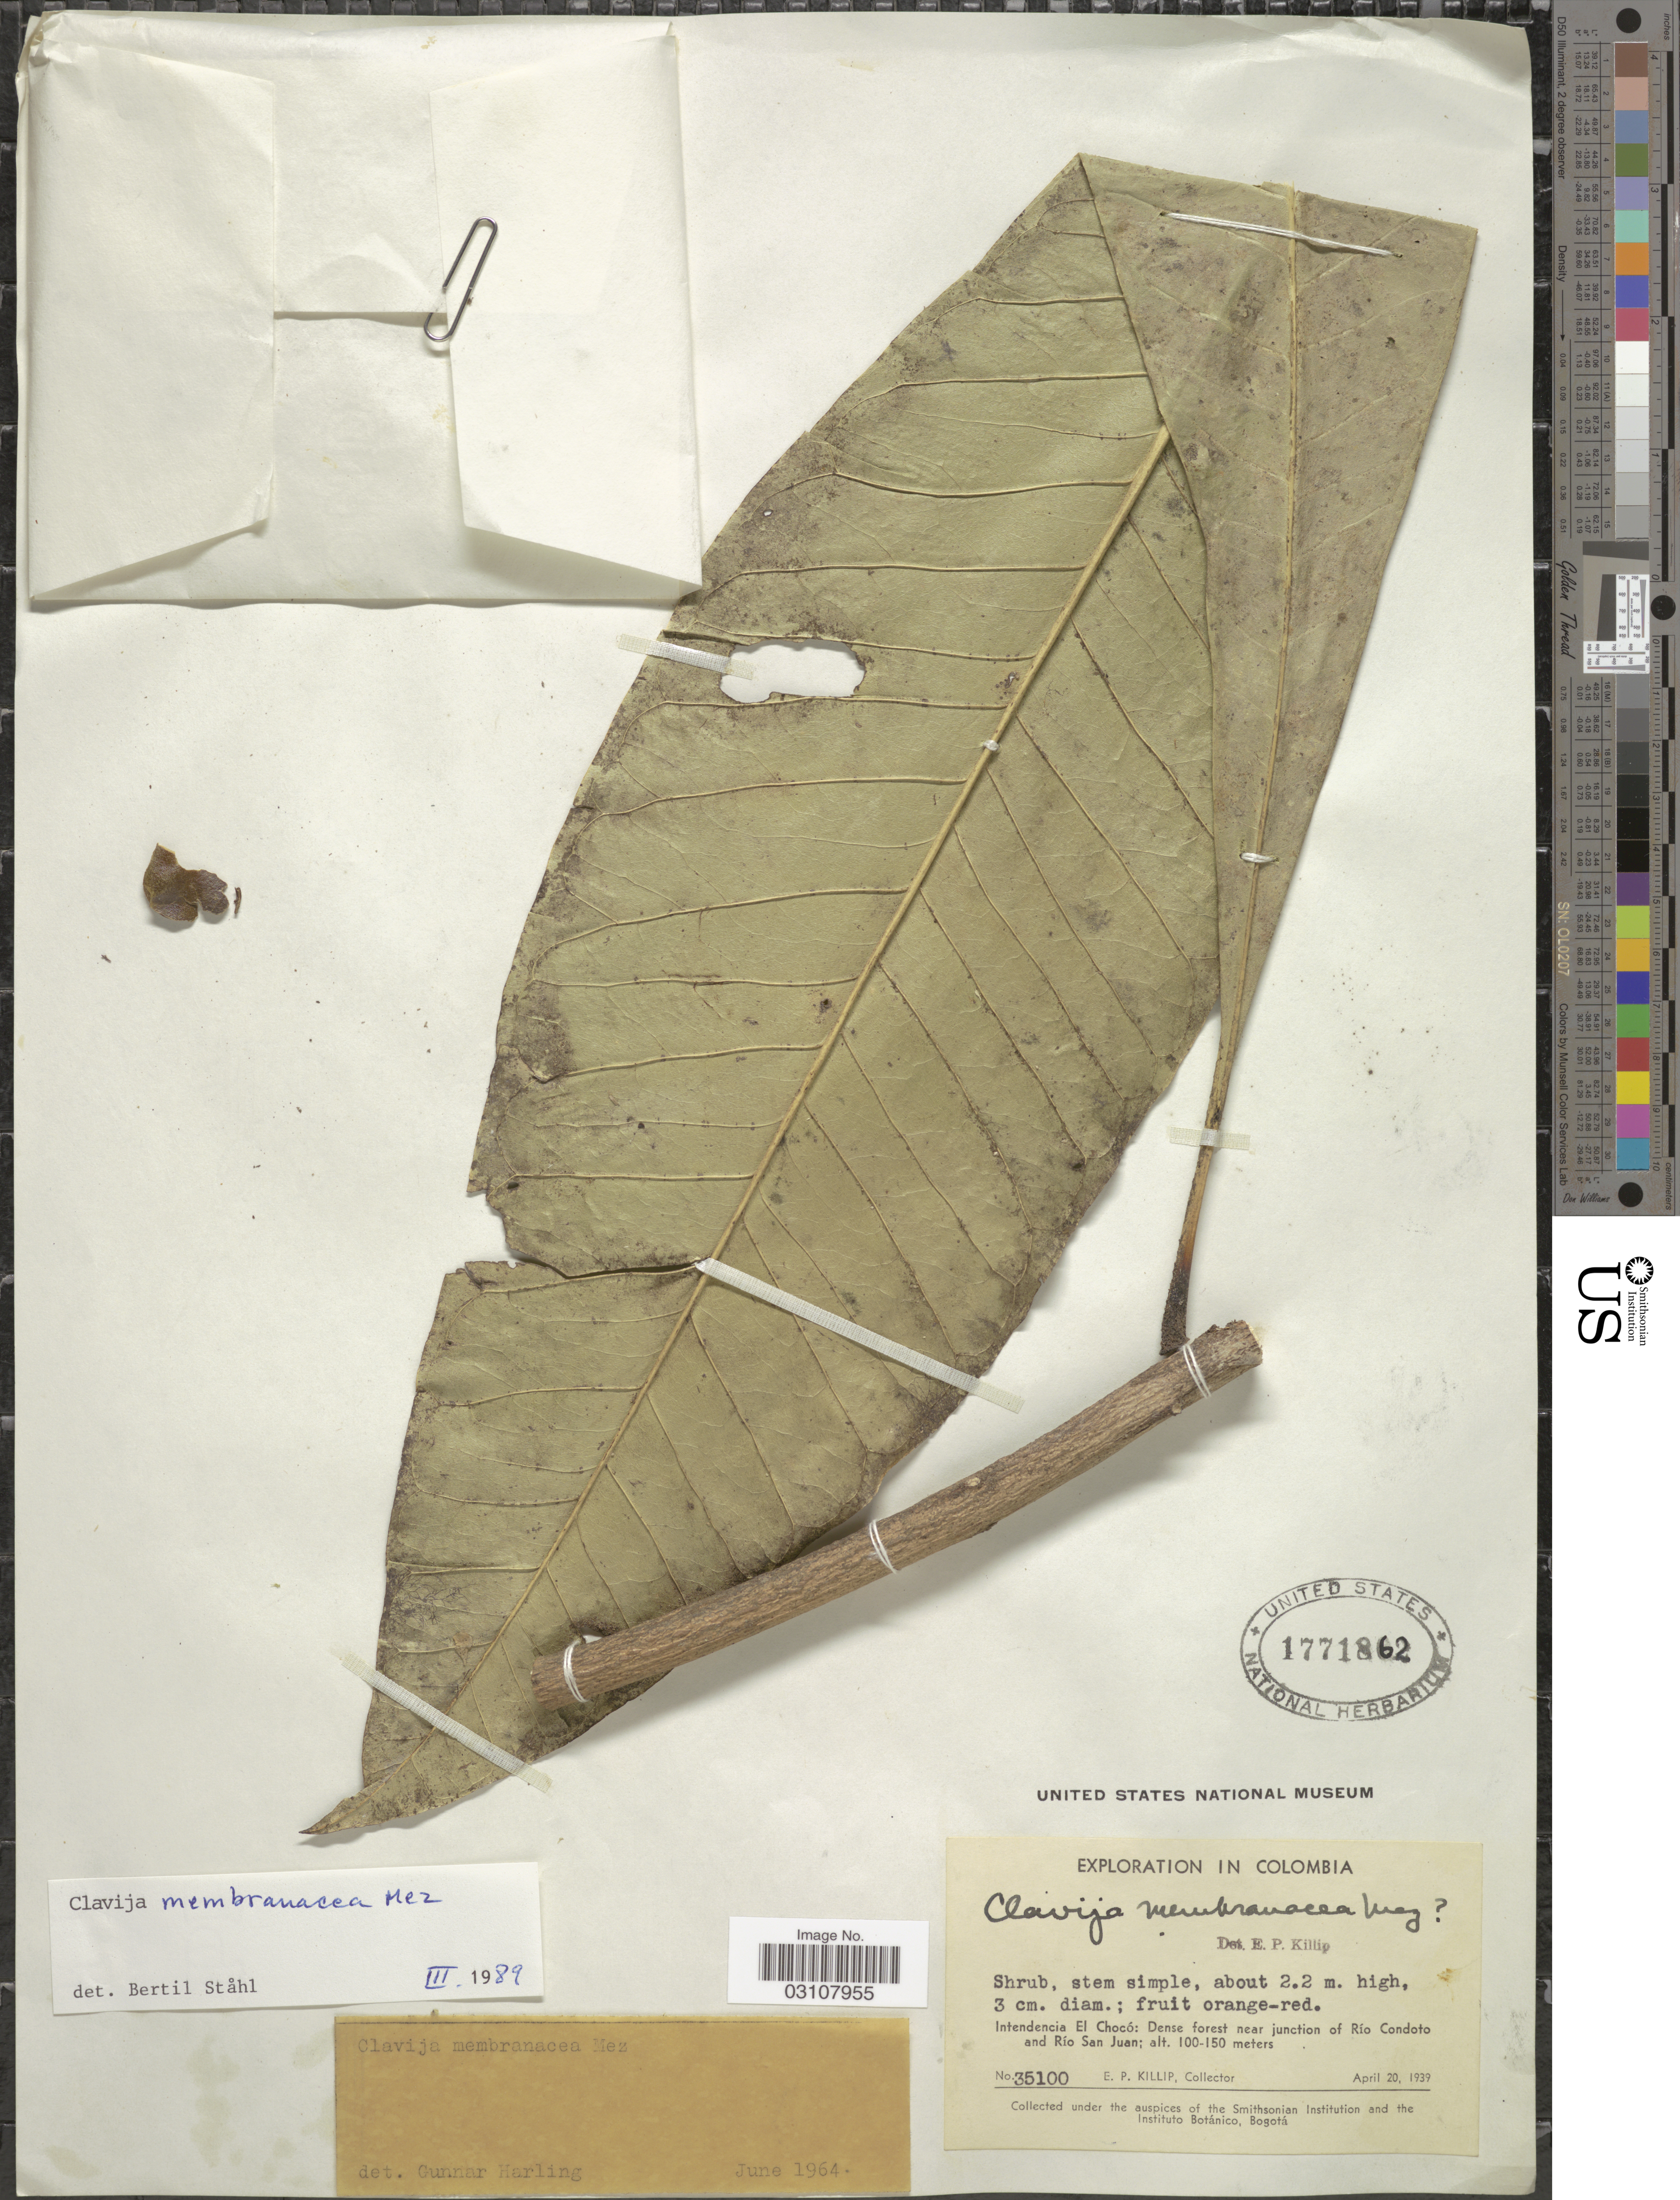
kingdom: Plantae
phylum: Tracheophyta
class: Magnoliopsida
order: Ericales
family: Primulaceae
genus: Clavija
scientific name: Clavija membranacea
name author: Mez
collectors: E. P. Killip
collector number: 35100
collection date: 1939-04-20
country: Colombia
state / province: Chocó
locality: Intendencia El Chocó: Dense forest near junction of Río Condoto and Río San Juan.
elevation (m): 100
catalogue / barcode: US 1771862